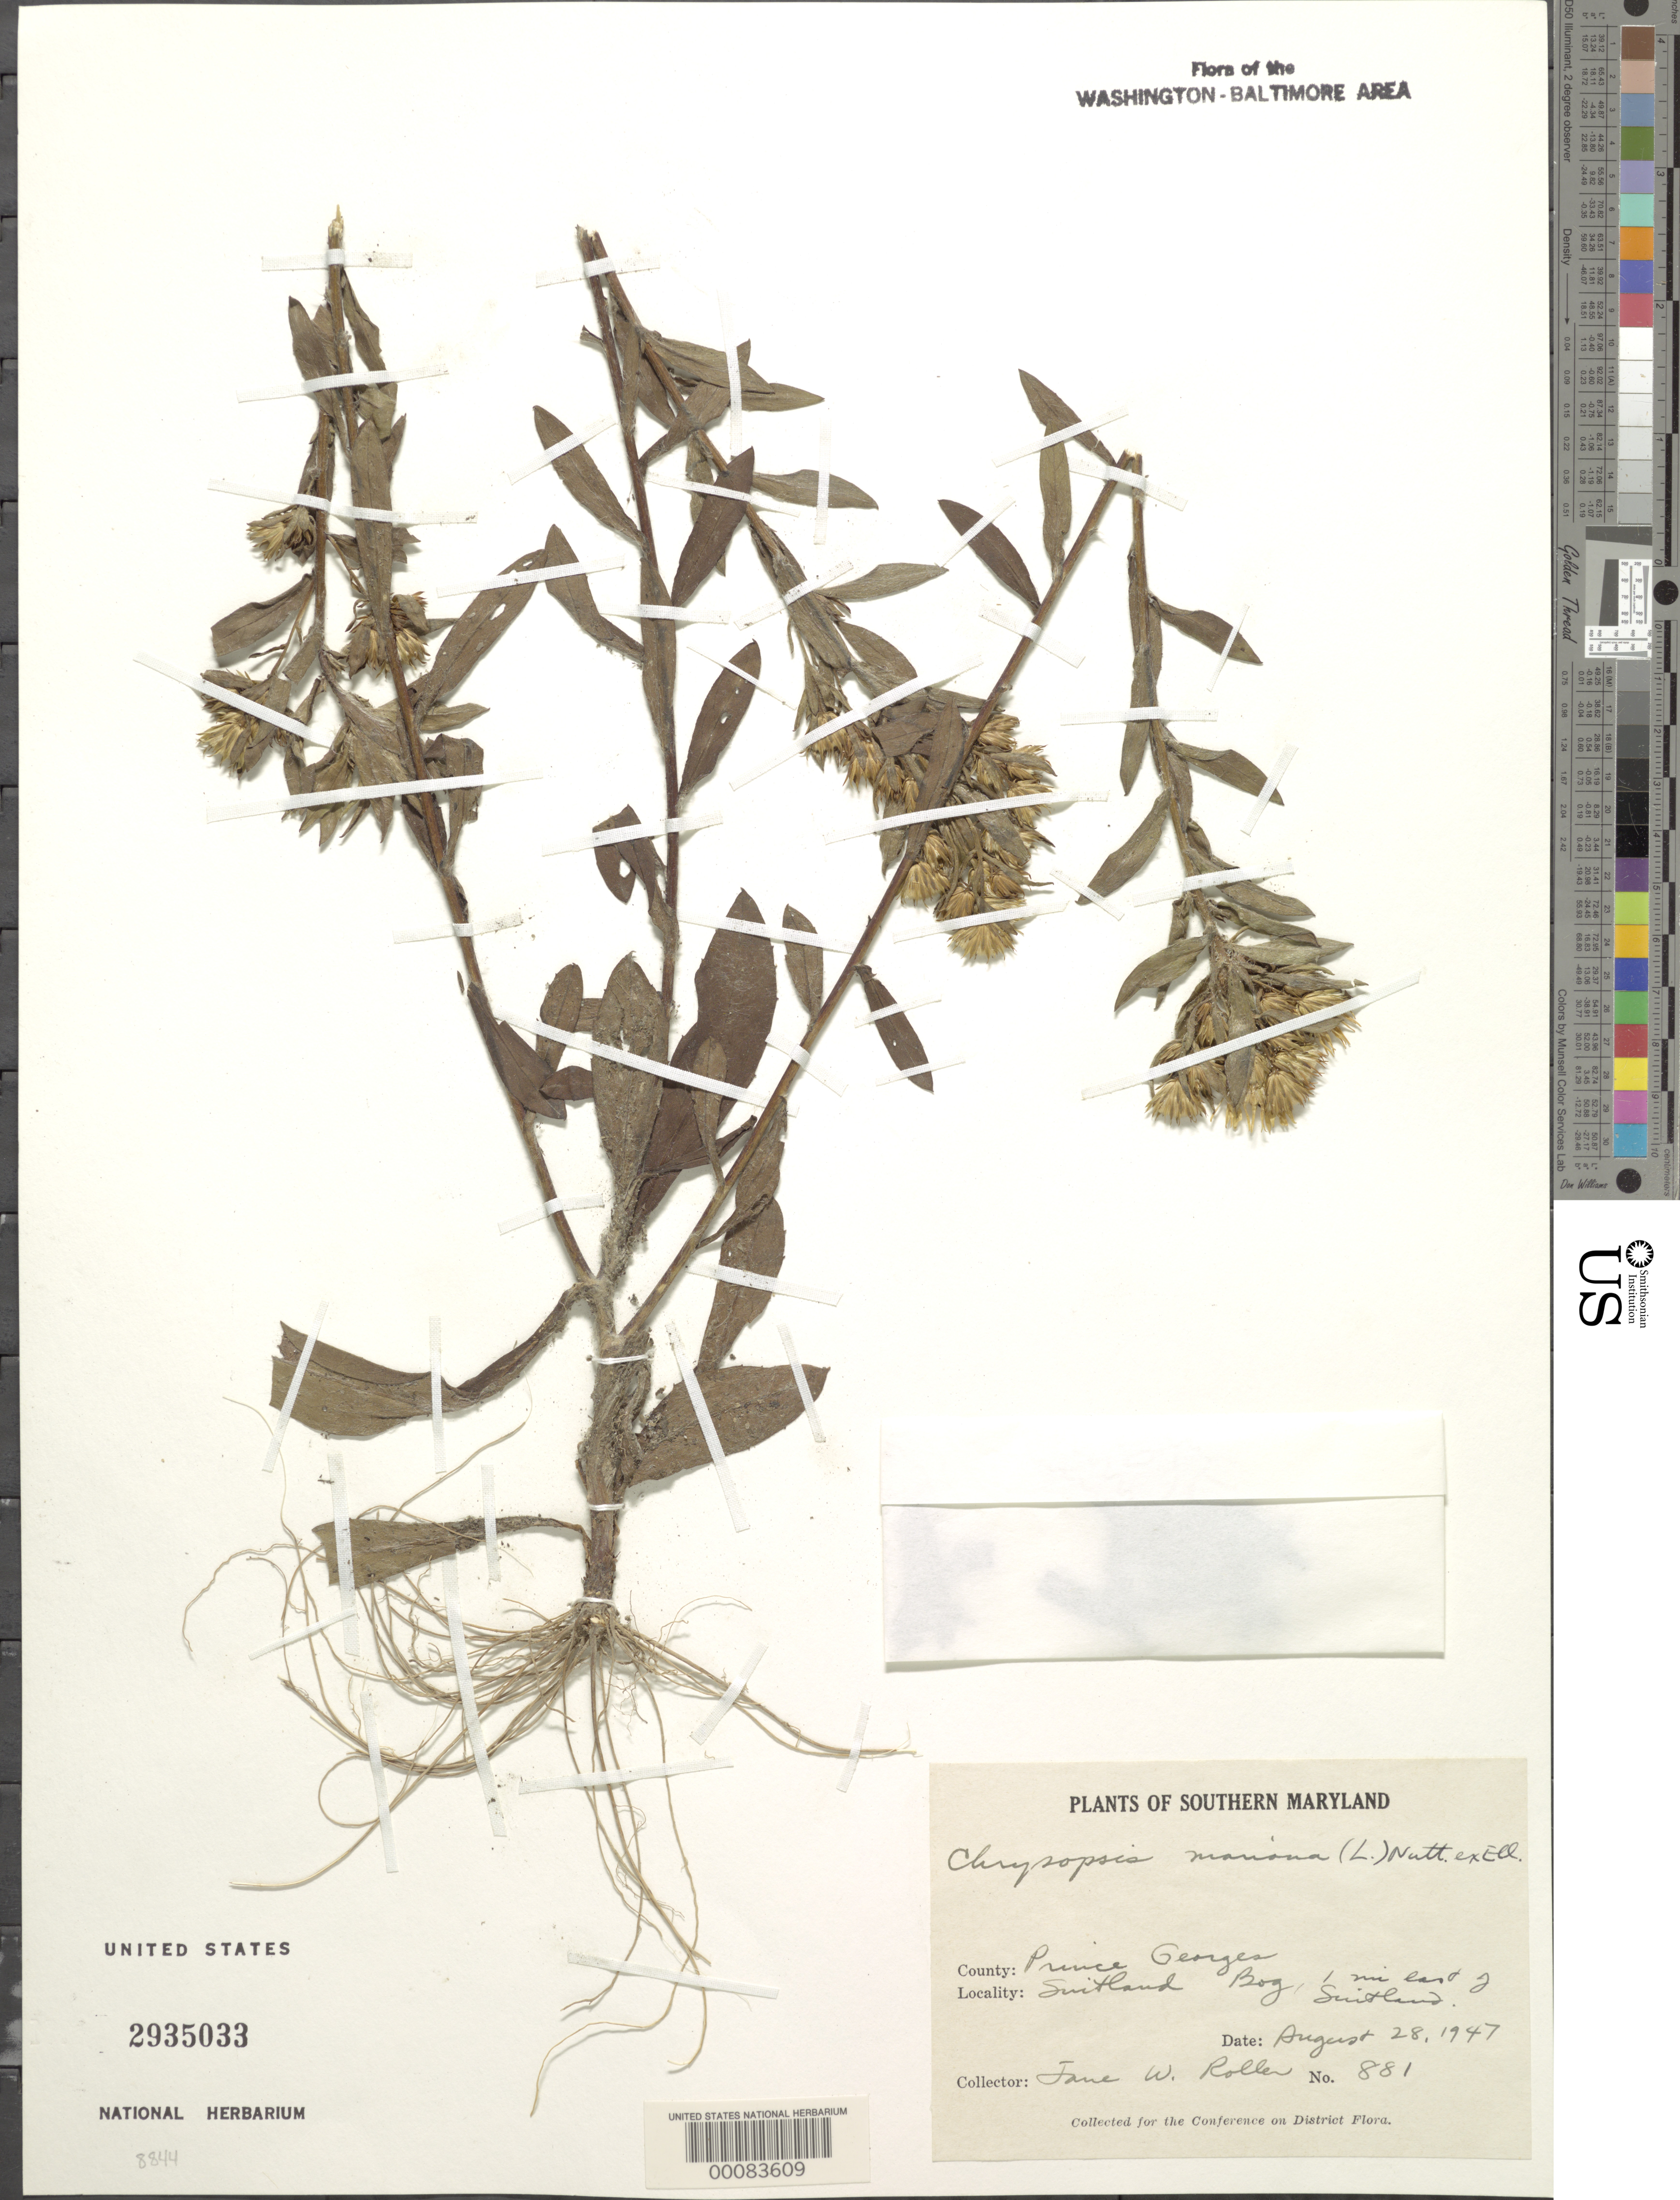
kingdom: Plantae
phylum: Tracheophyta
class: Magnoliopsida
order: Asterales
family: Asteraceae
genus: Chrysopsis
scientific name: Chrysopsis mariana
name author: (L.) Elliott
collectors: J. W. Roller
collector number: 881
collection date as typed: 28 Aug 1947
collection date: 1947-08-28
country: United States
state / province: Maryland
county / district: Prince George's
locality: Suitland Bog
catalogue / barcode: US 2935033